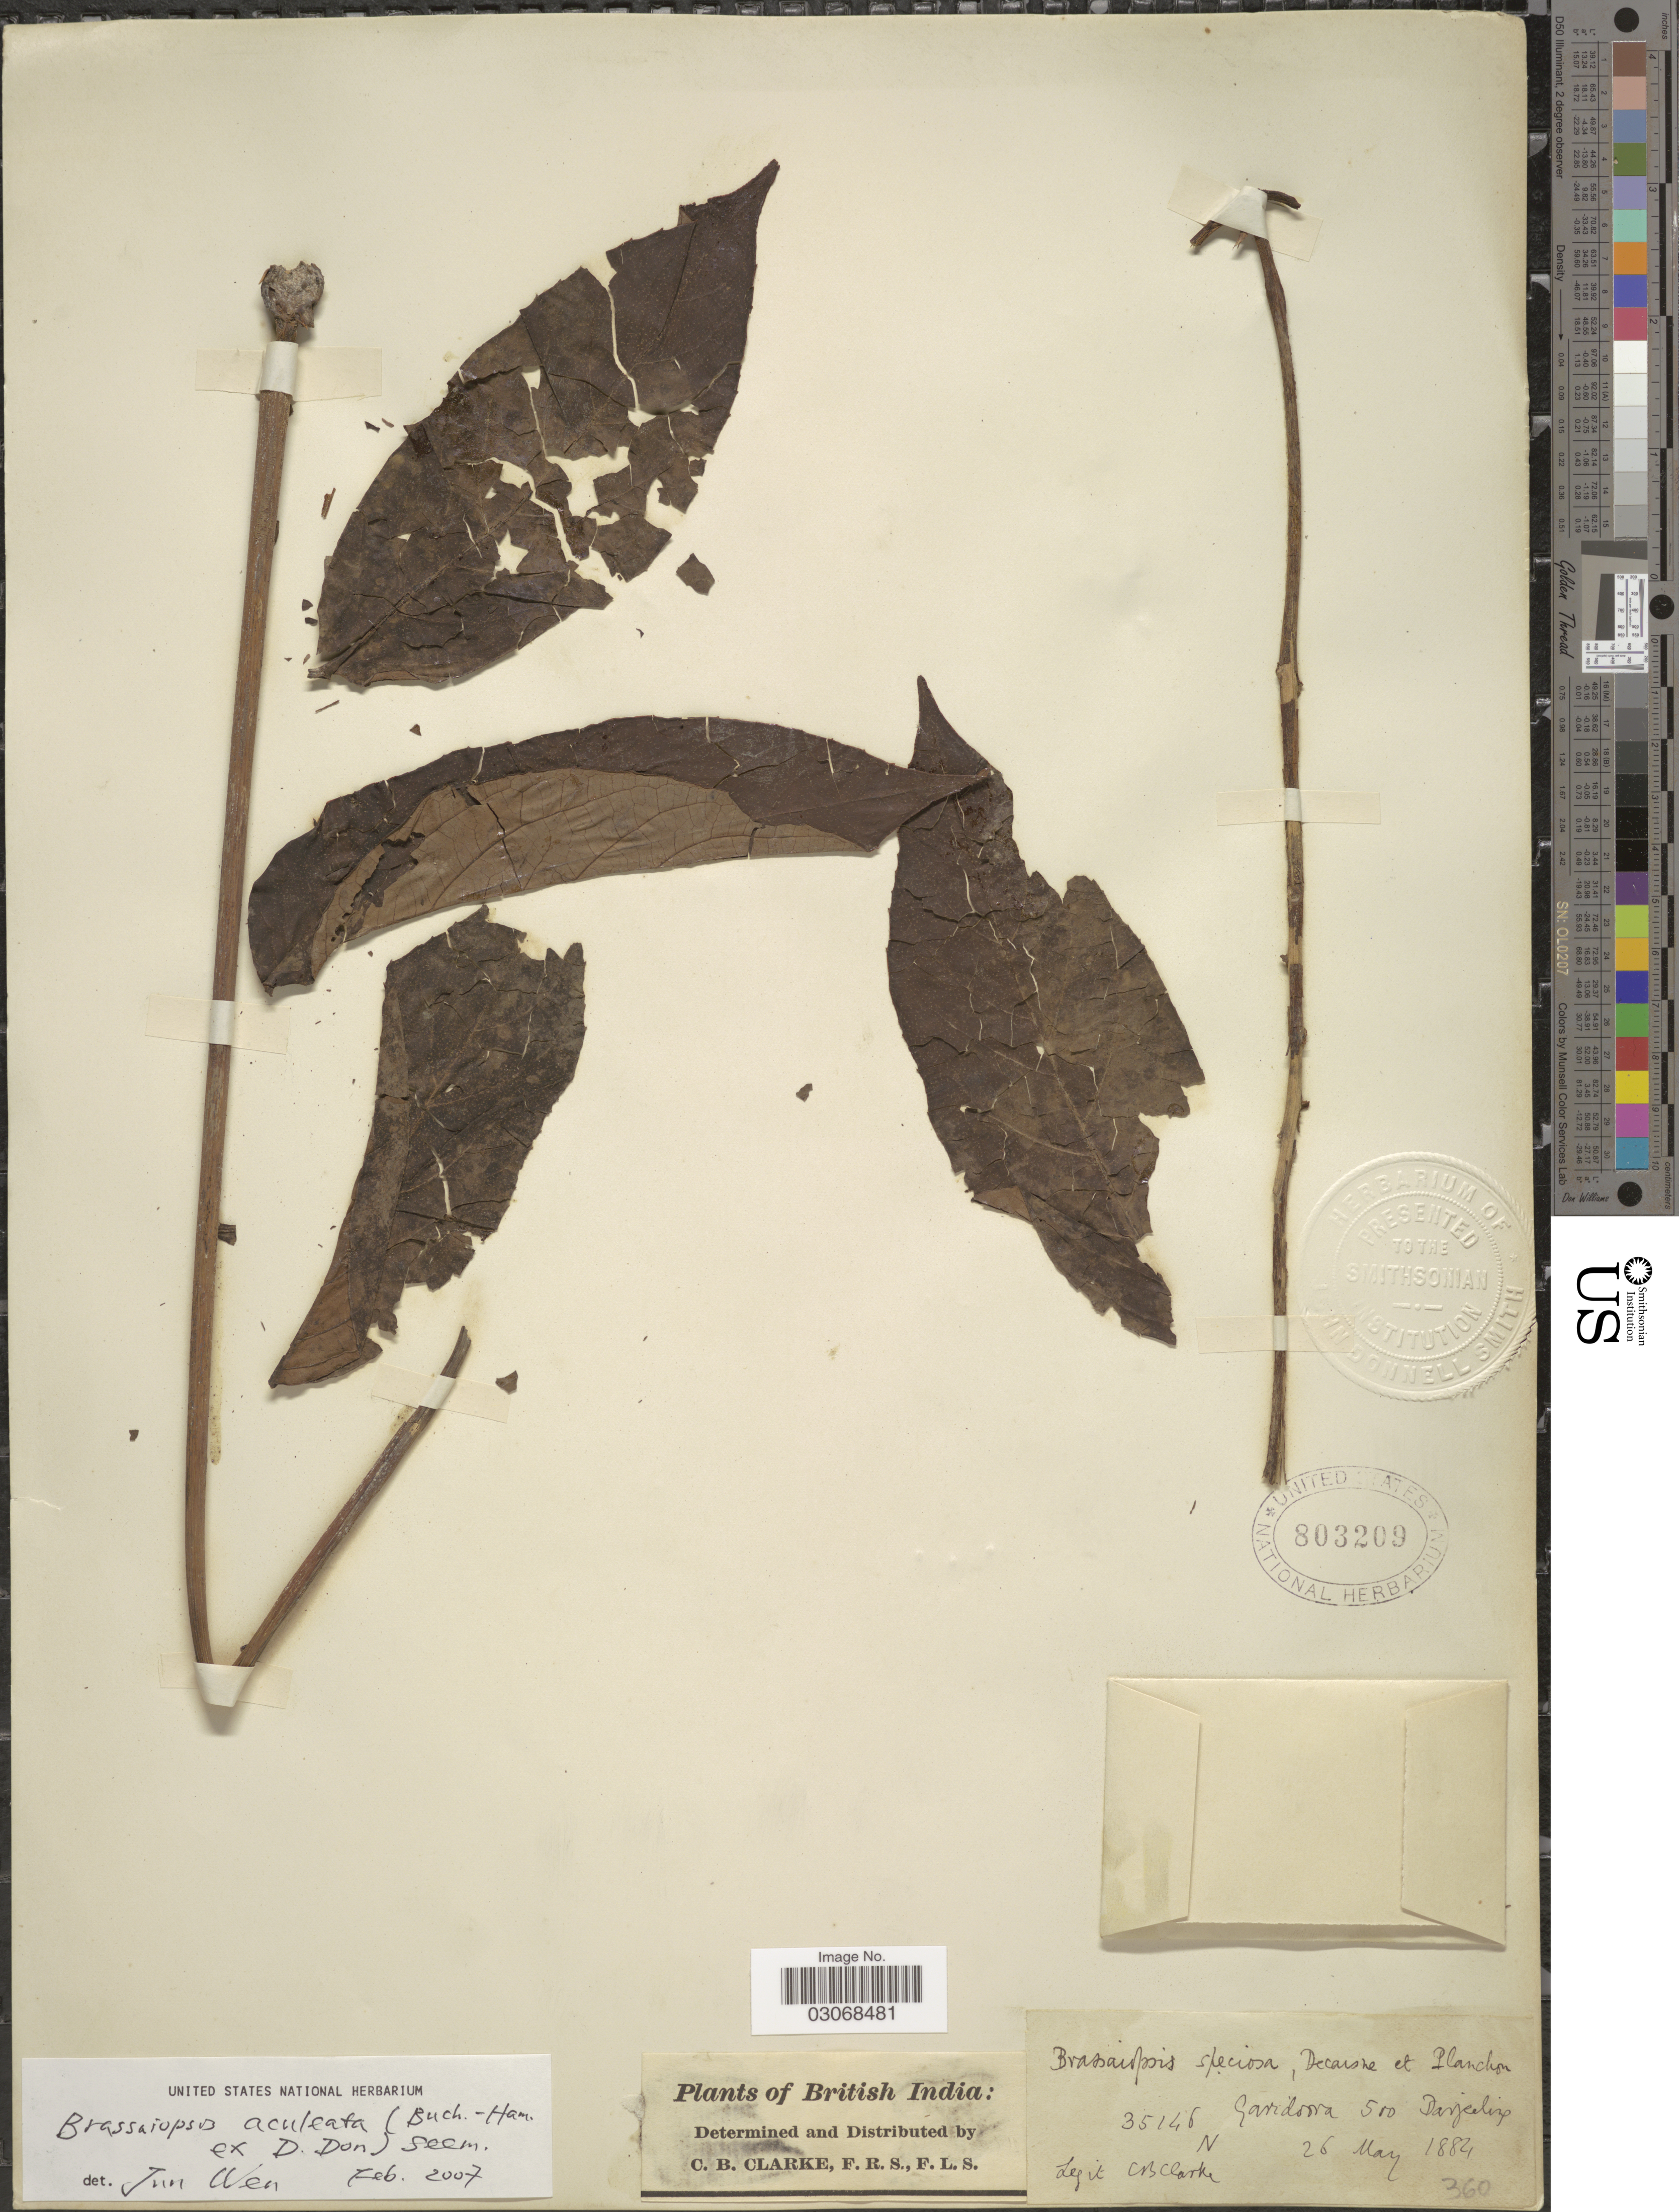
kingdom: Plantae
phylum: Tracheophyta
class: Magnoliopsida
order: Apiales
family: Araliaceae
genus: Brassaiopsis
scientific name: Brassaiopsis aculeata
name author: (Buch.-Ham. ex D. Don) Seem.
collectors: C. B. Clarke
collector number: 35146 N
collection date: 1884-05-26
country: India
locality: British India, Garidoora Darjeeling.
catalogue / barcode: US 803209